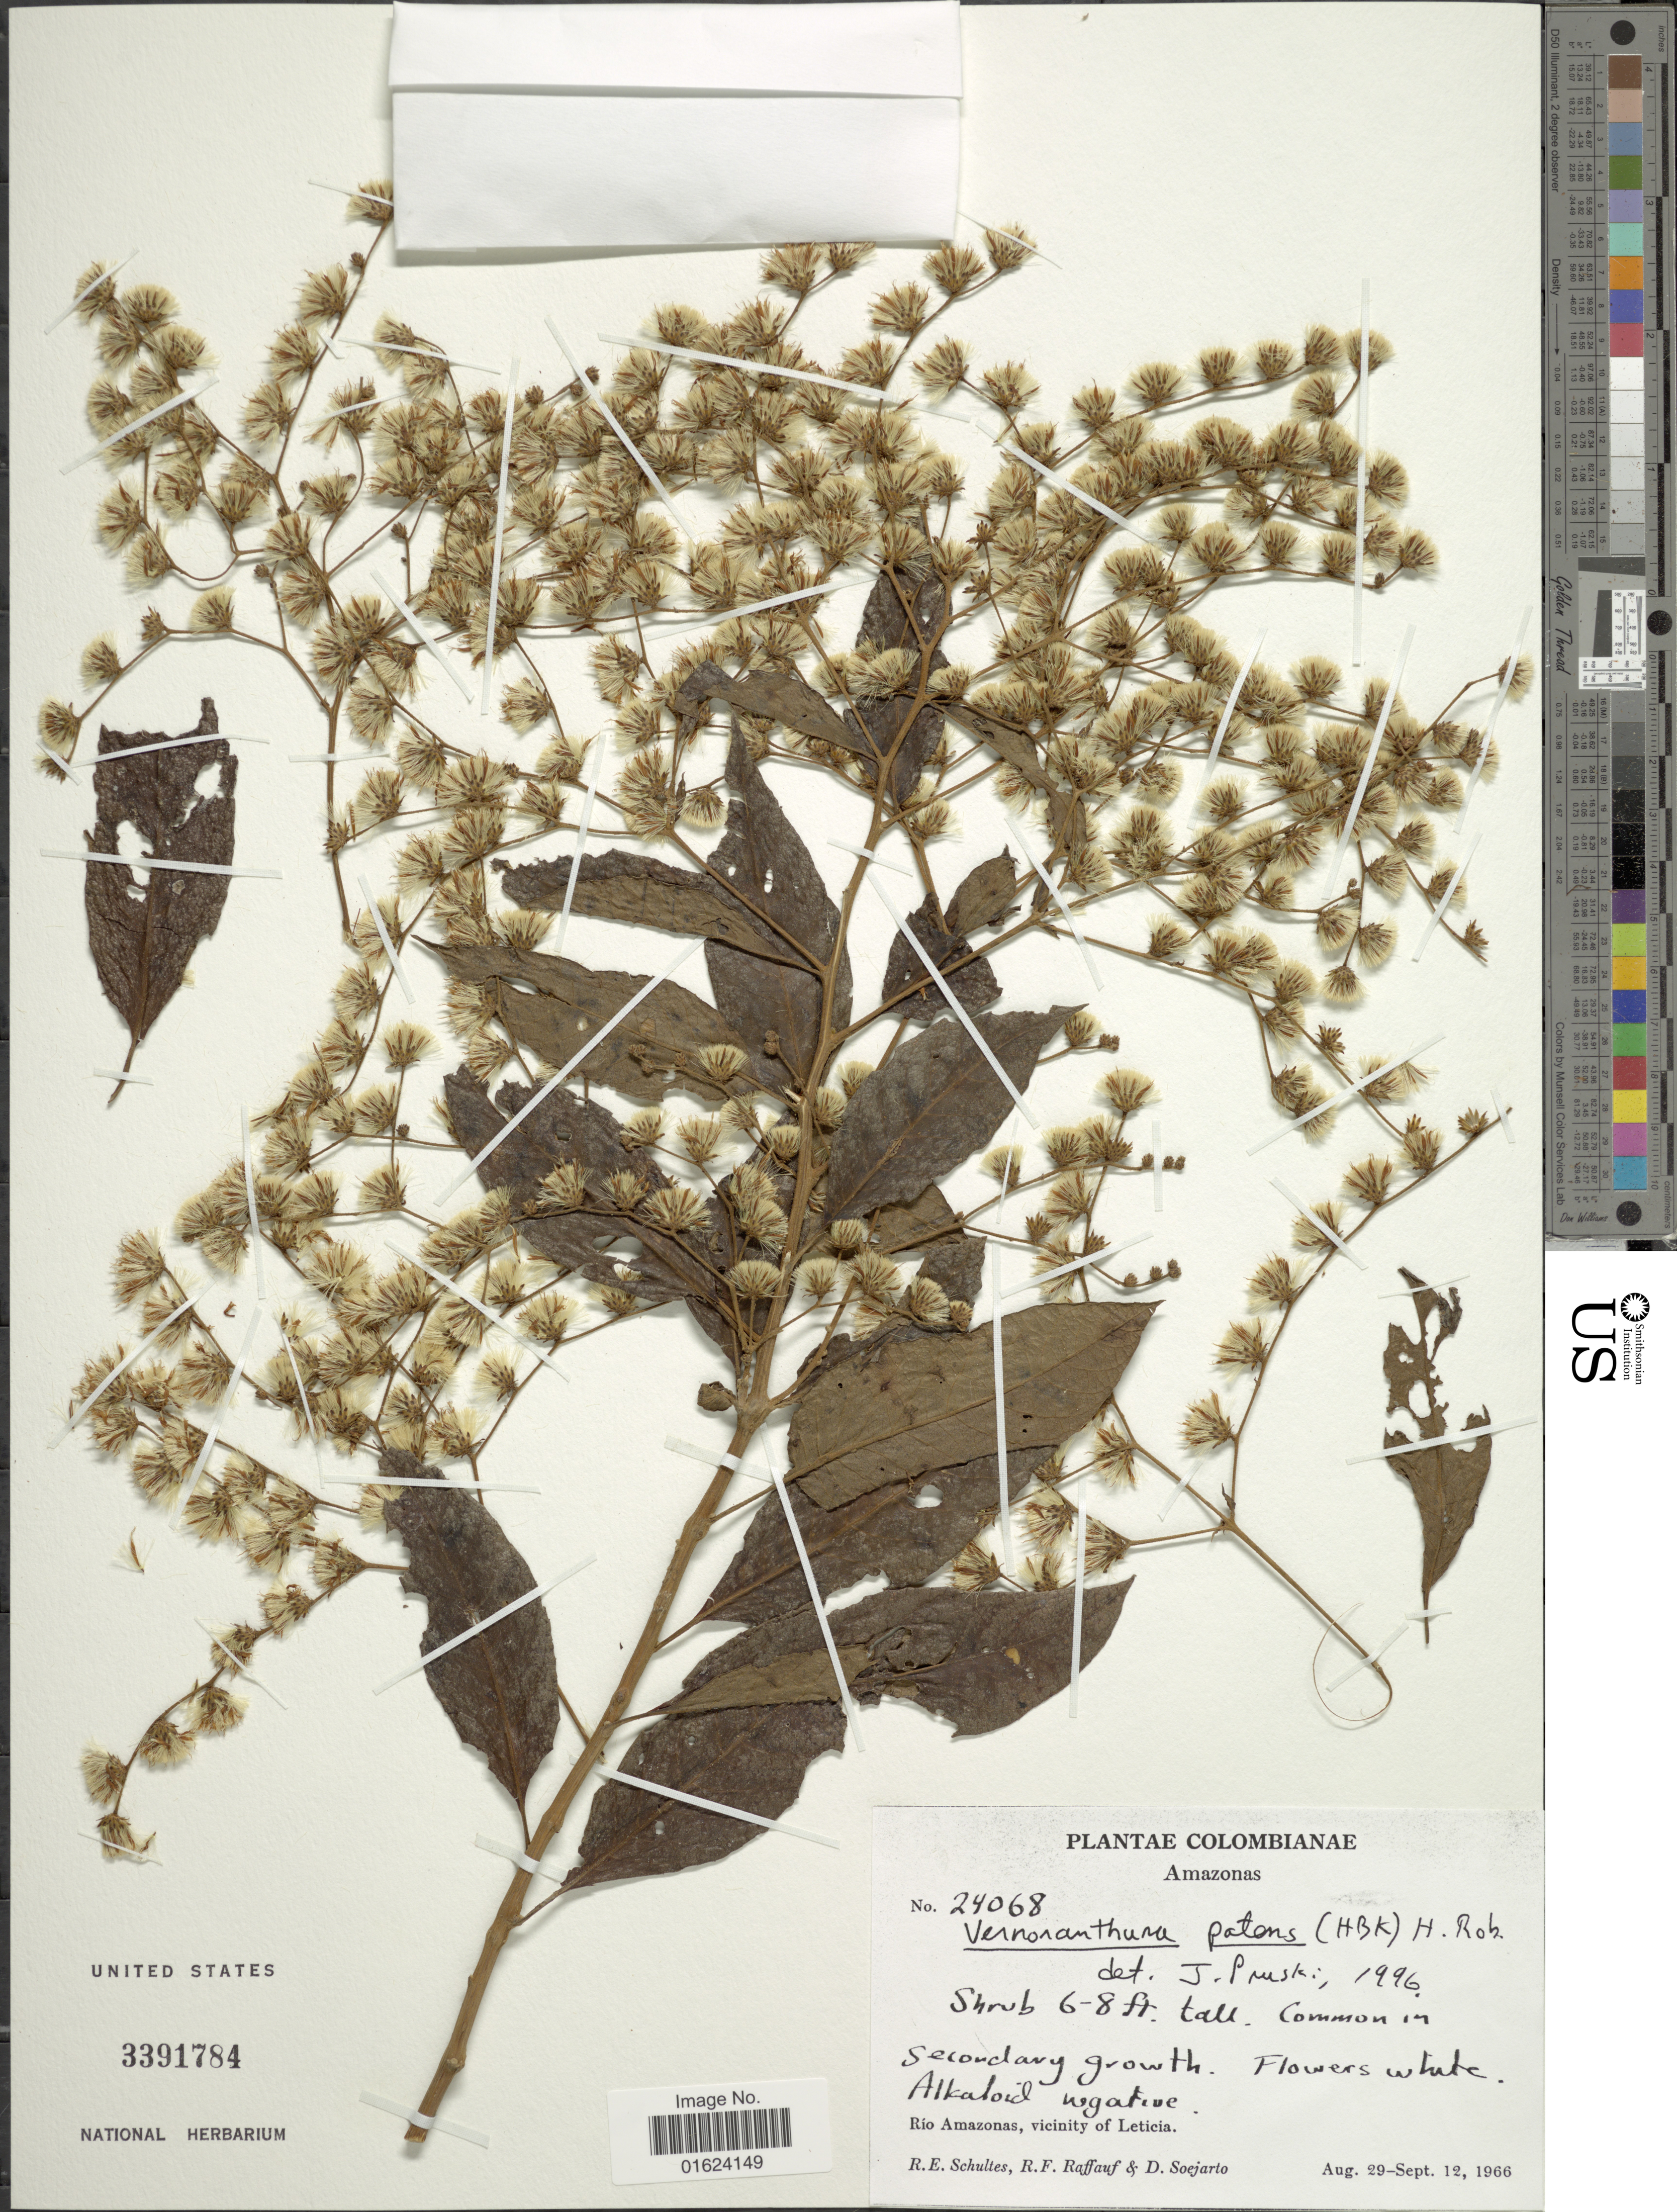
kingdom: Plantae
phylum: Tracheophyta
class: Magnoliopsida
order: Asterales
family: Asteraceae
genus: Vernonanthura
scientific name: Vernonanthura patens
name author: (Kunth) H. Rob.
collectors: R. E. Schultes, R. Raffauf & D. Soejarto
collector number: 24068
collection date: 1966-08-29/1966-09-12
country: Colombia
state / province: Amazônas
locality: Amazonas. Reio Amazonas, vicinity of Leticia.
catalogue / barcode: US 3391784